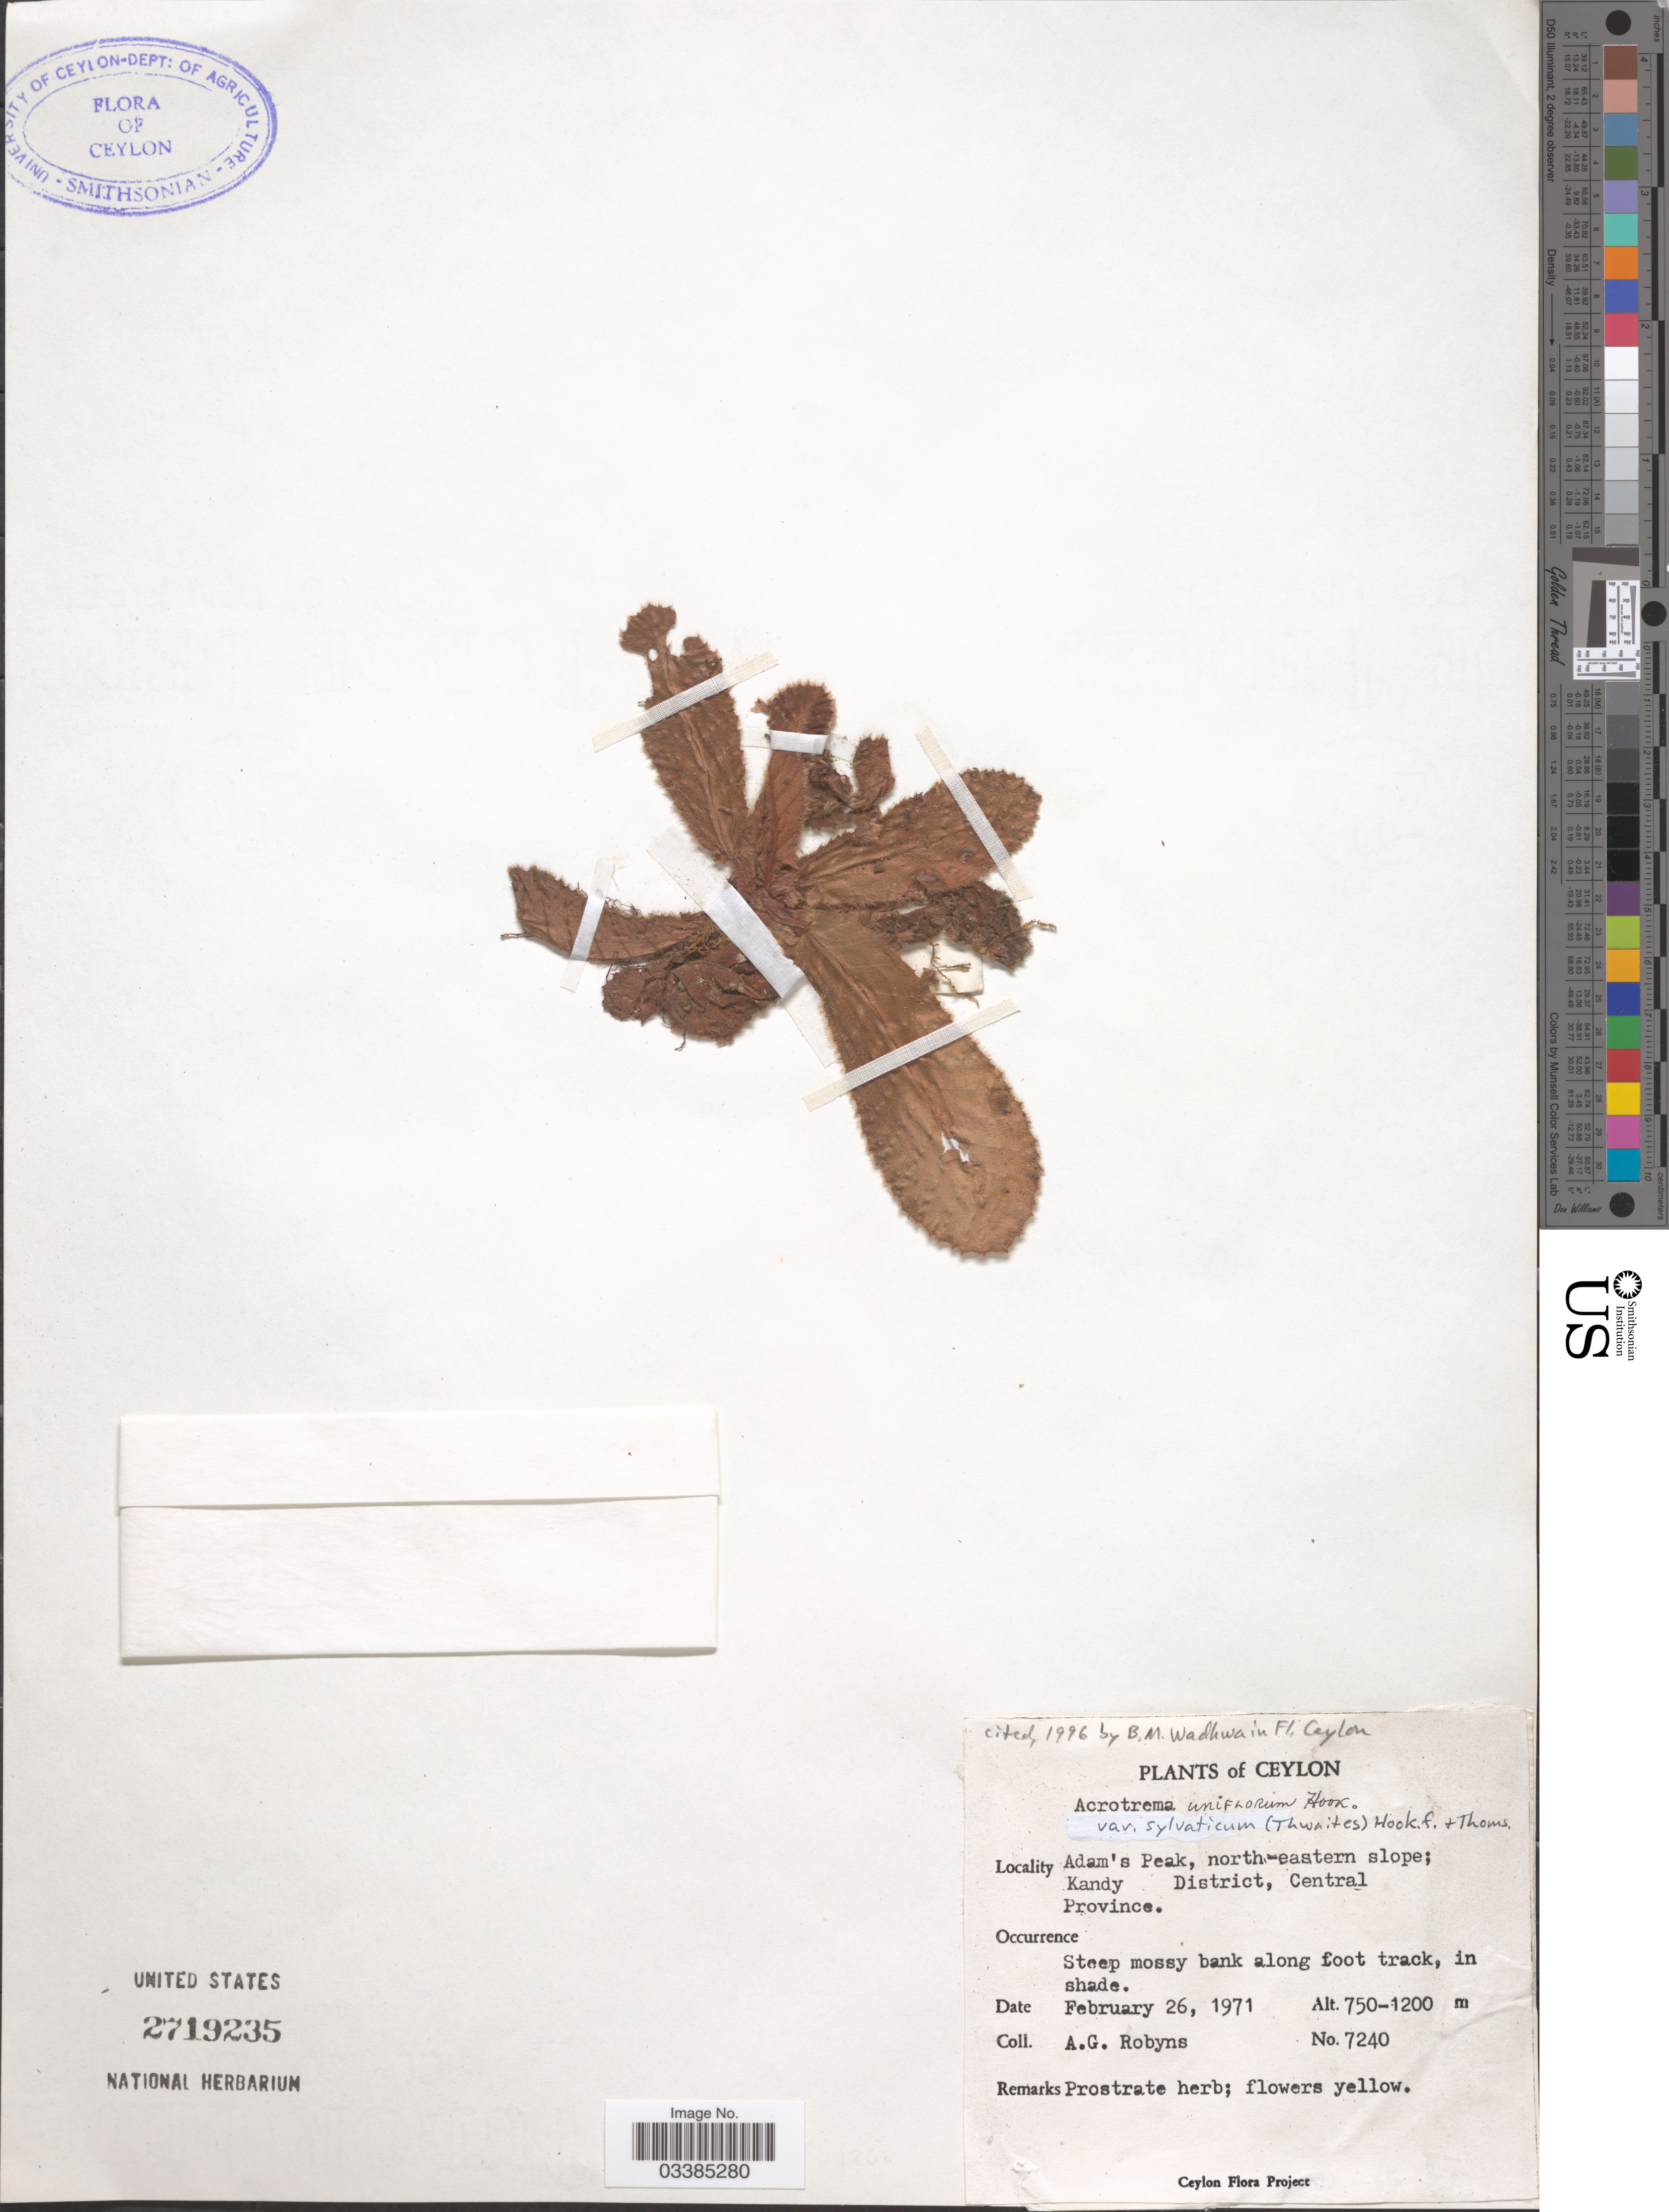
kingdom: Plantae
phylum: Tracheophyta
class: Magnoliopsida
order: Dilleniales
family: Dilleniaceae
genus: Acrotrema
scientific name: Acrotrema uniflorum var. sylvaticum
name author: (Thwaites) Hook. f. & Thomson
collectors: A. G. Robyns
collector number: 7240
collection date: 1971-02-26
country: Sri Lanka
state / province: Central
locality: Ceylon. Adam's Peak, north-eastern slope; Kandy District.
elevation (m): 750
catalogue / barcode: US 2719235